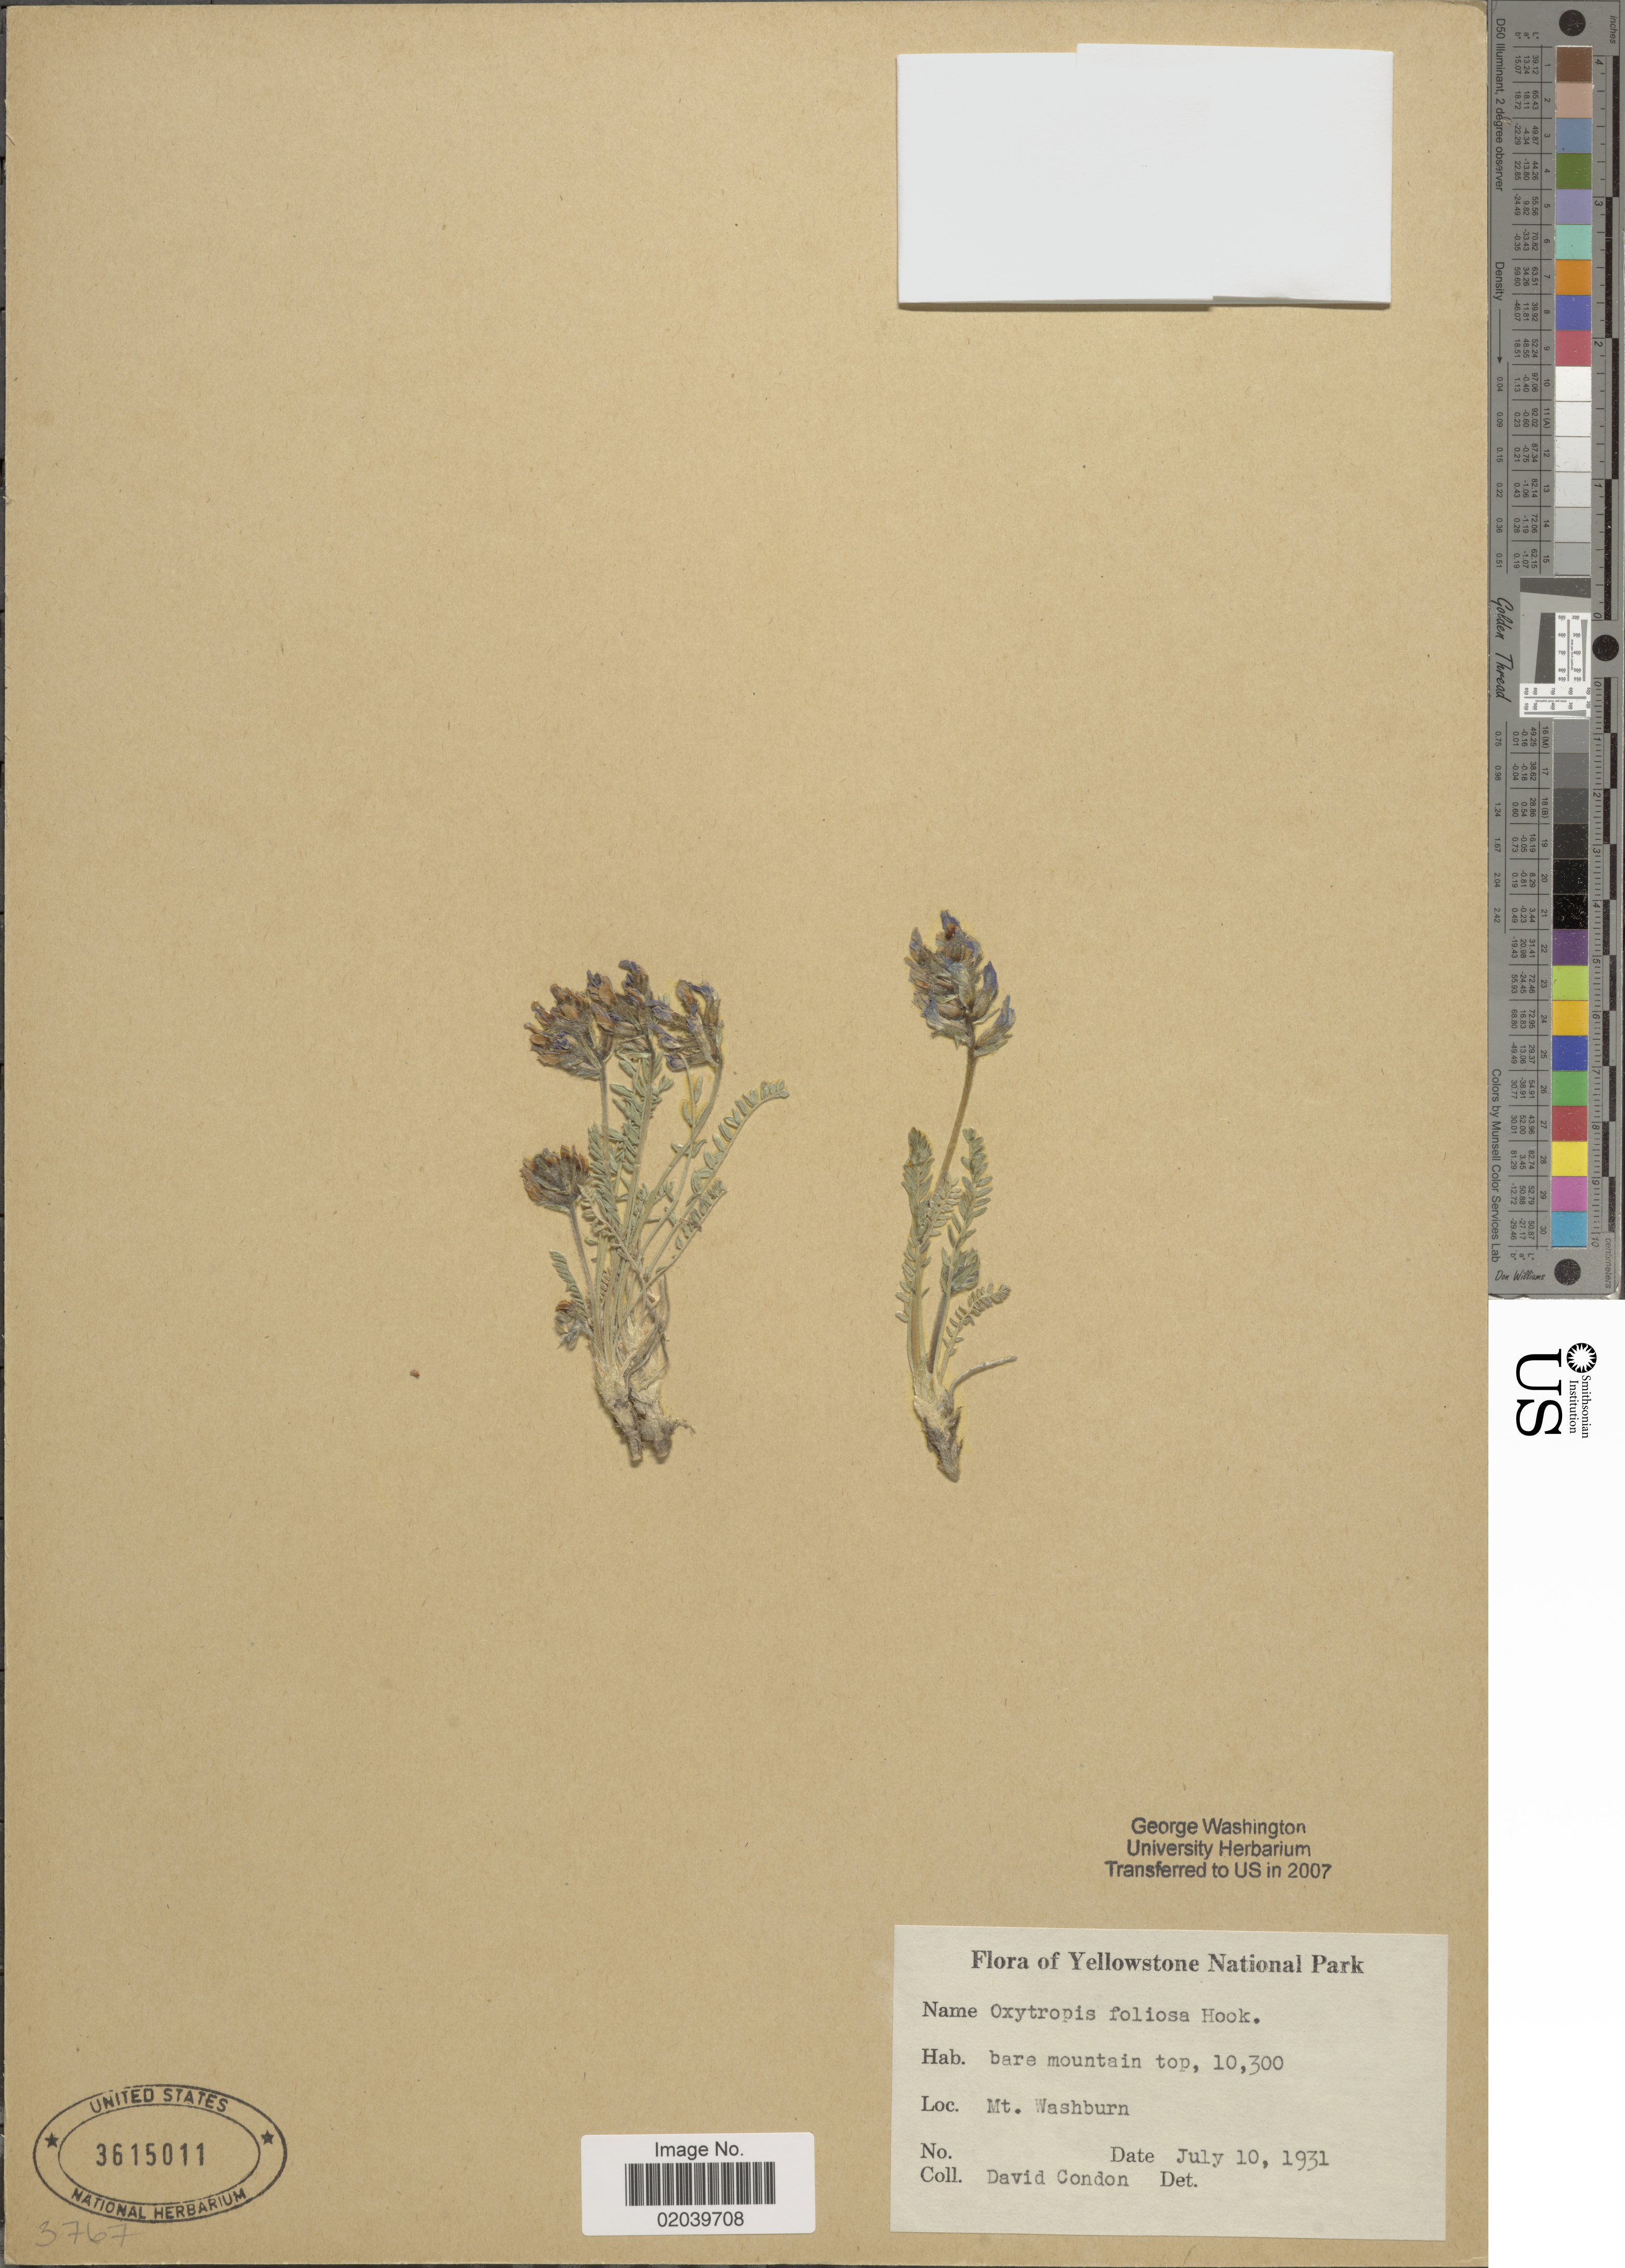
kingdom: Plantae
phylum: Tracheophyta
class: Magnoliopsida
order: Fabales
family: Fabaceae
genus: Oxytropis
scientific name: Oxytropis deflexa var. foliolosa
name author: (Hook.) Barneby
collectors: D. Condon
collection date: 1931-07-10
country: United States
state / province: Wyoming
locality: Yellowstone National Park. Bare mountain top. Mt. Washburn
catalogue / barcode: US 3615011